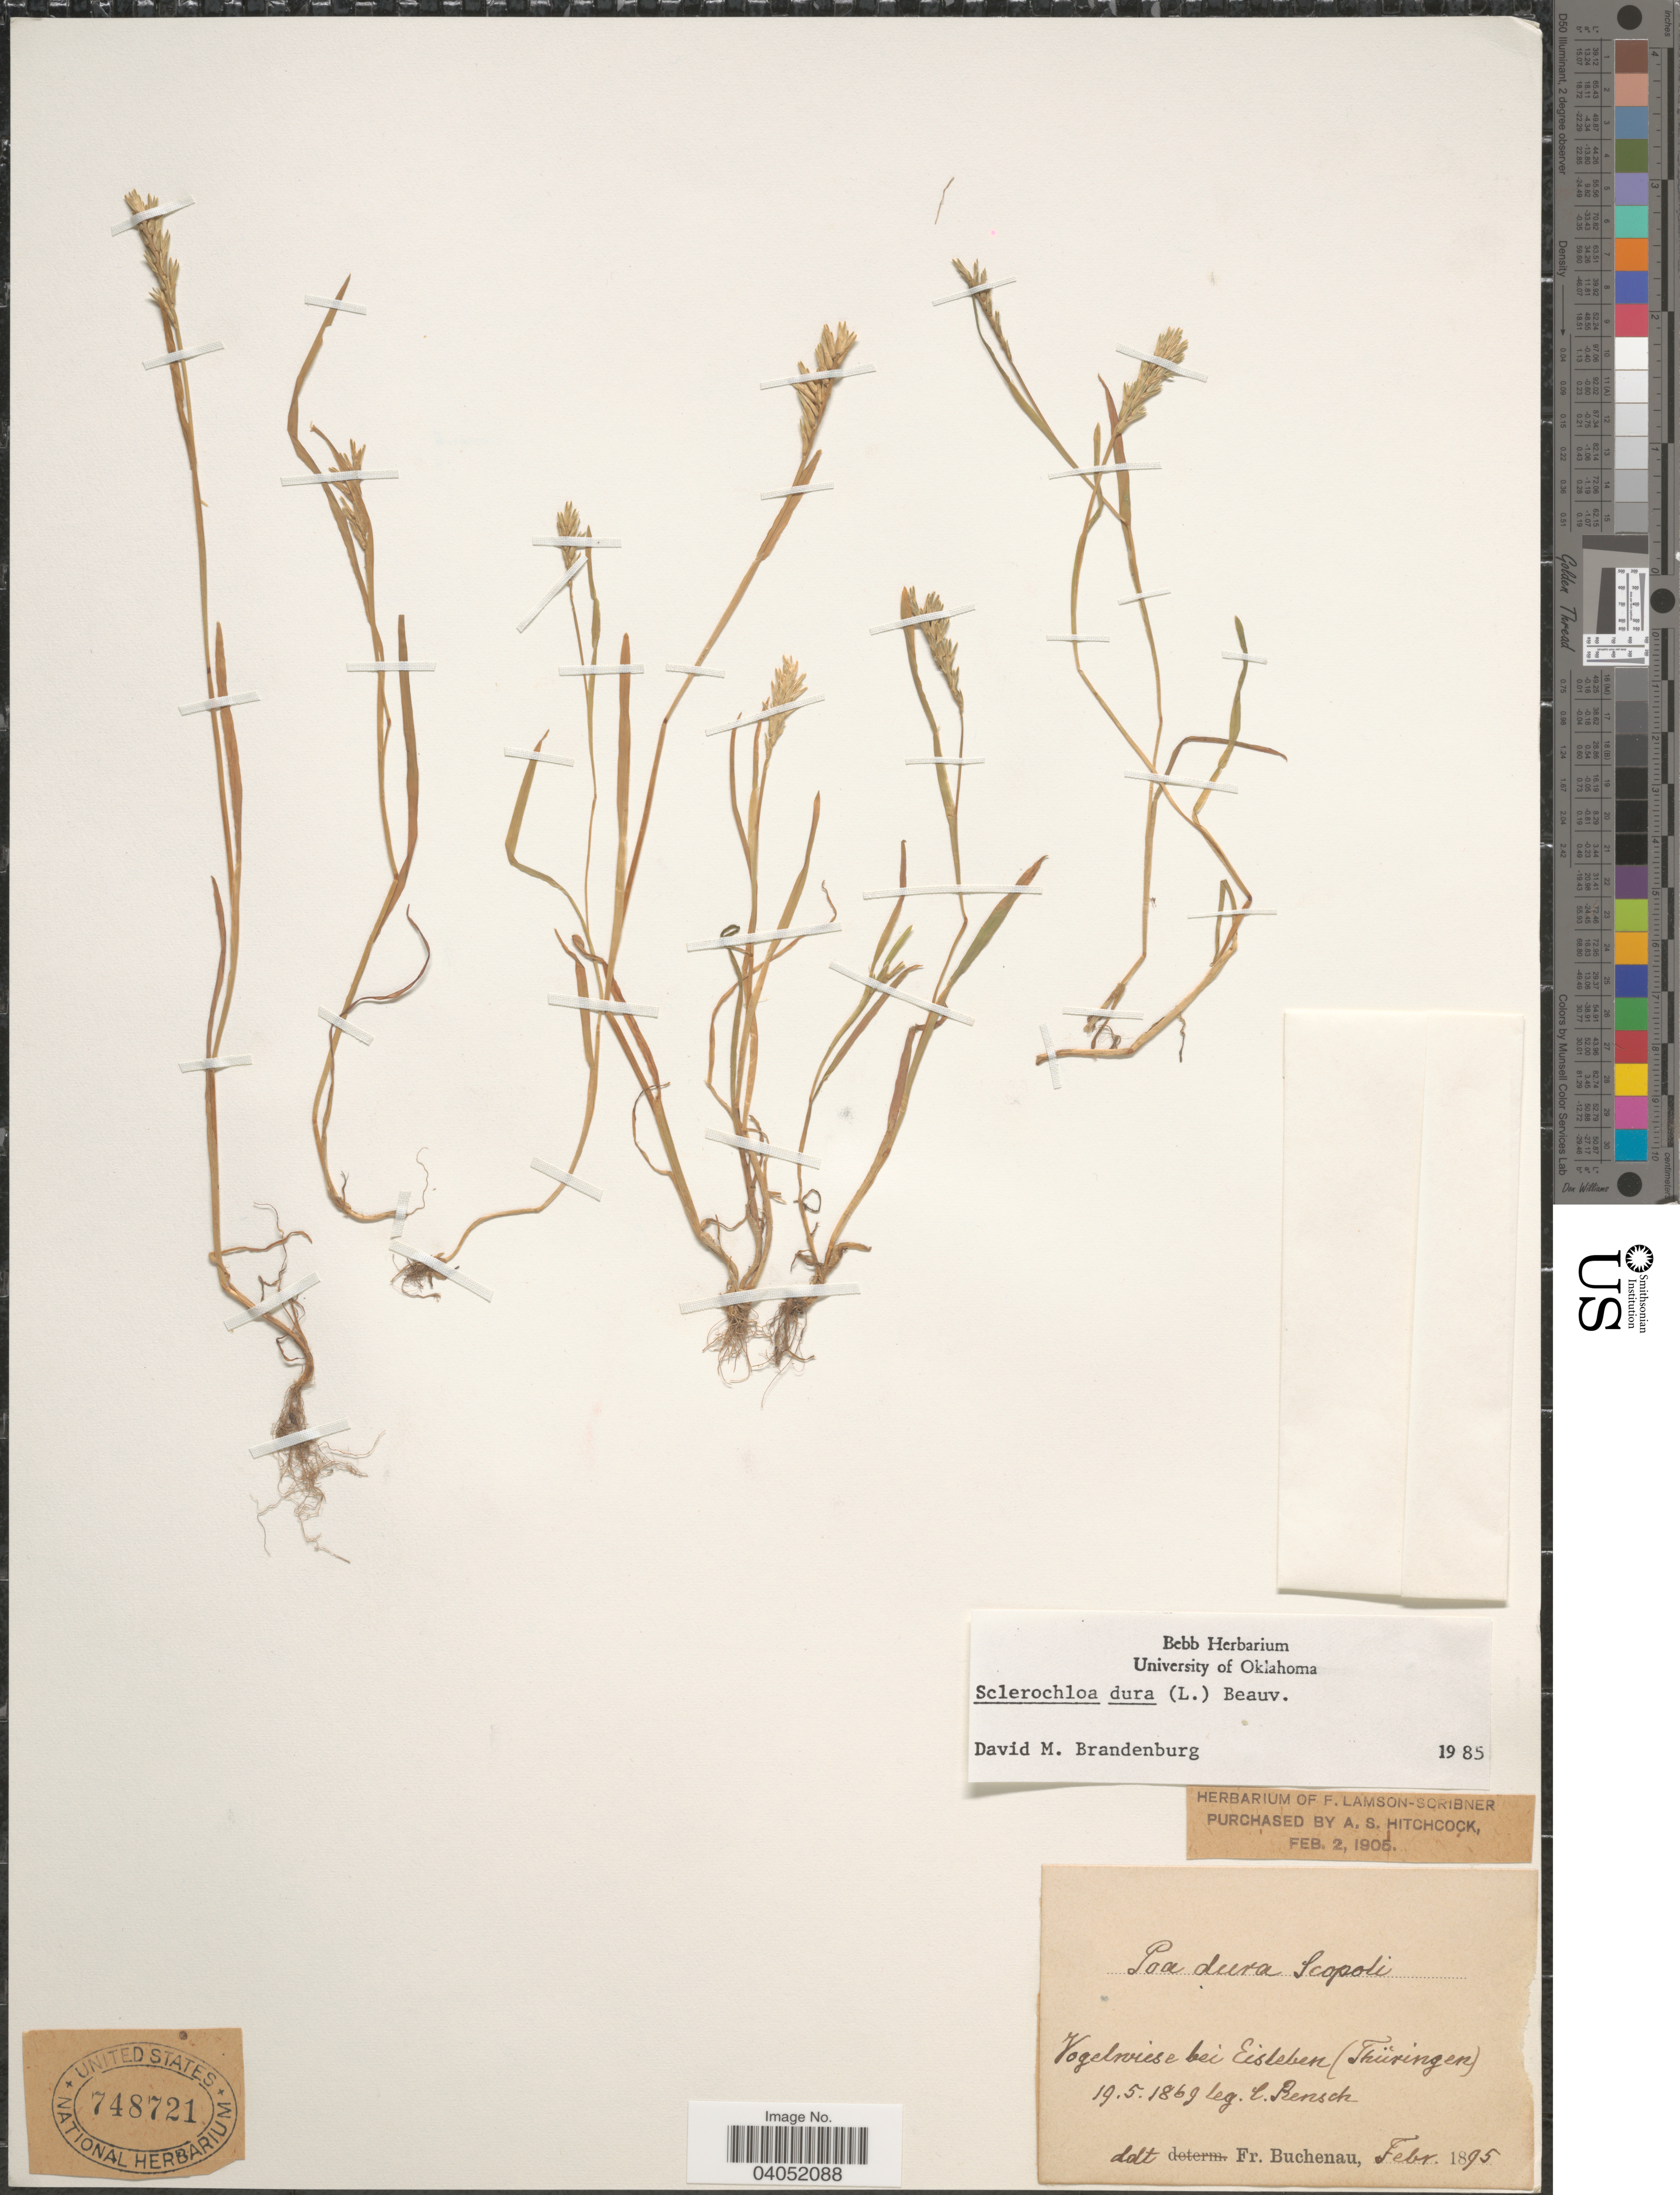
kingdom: Plantae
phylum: Tracheophyta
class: Liliopsida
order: Poales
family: Poaceae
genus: Sclerochloa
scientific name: Sclerochloa dura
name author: (L.) P. Beauv.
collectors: C. Rensch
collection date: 1869-05-19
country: Germany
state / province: Thuringia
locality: Vogelwiese bei Eisleben.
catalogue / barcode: US 748721